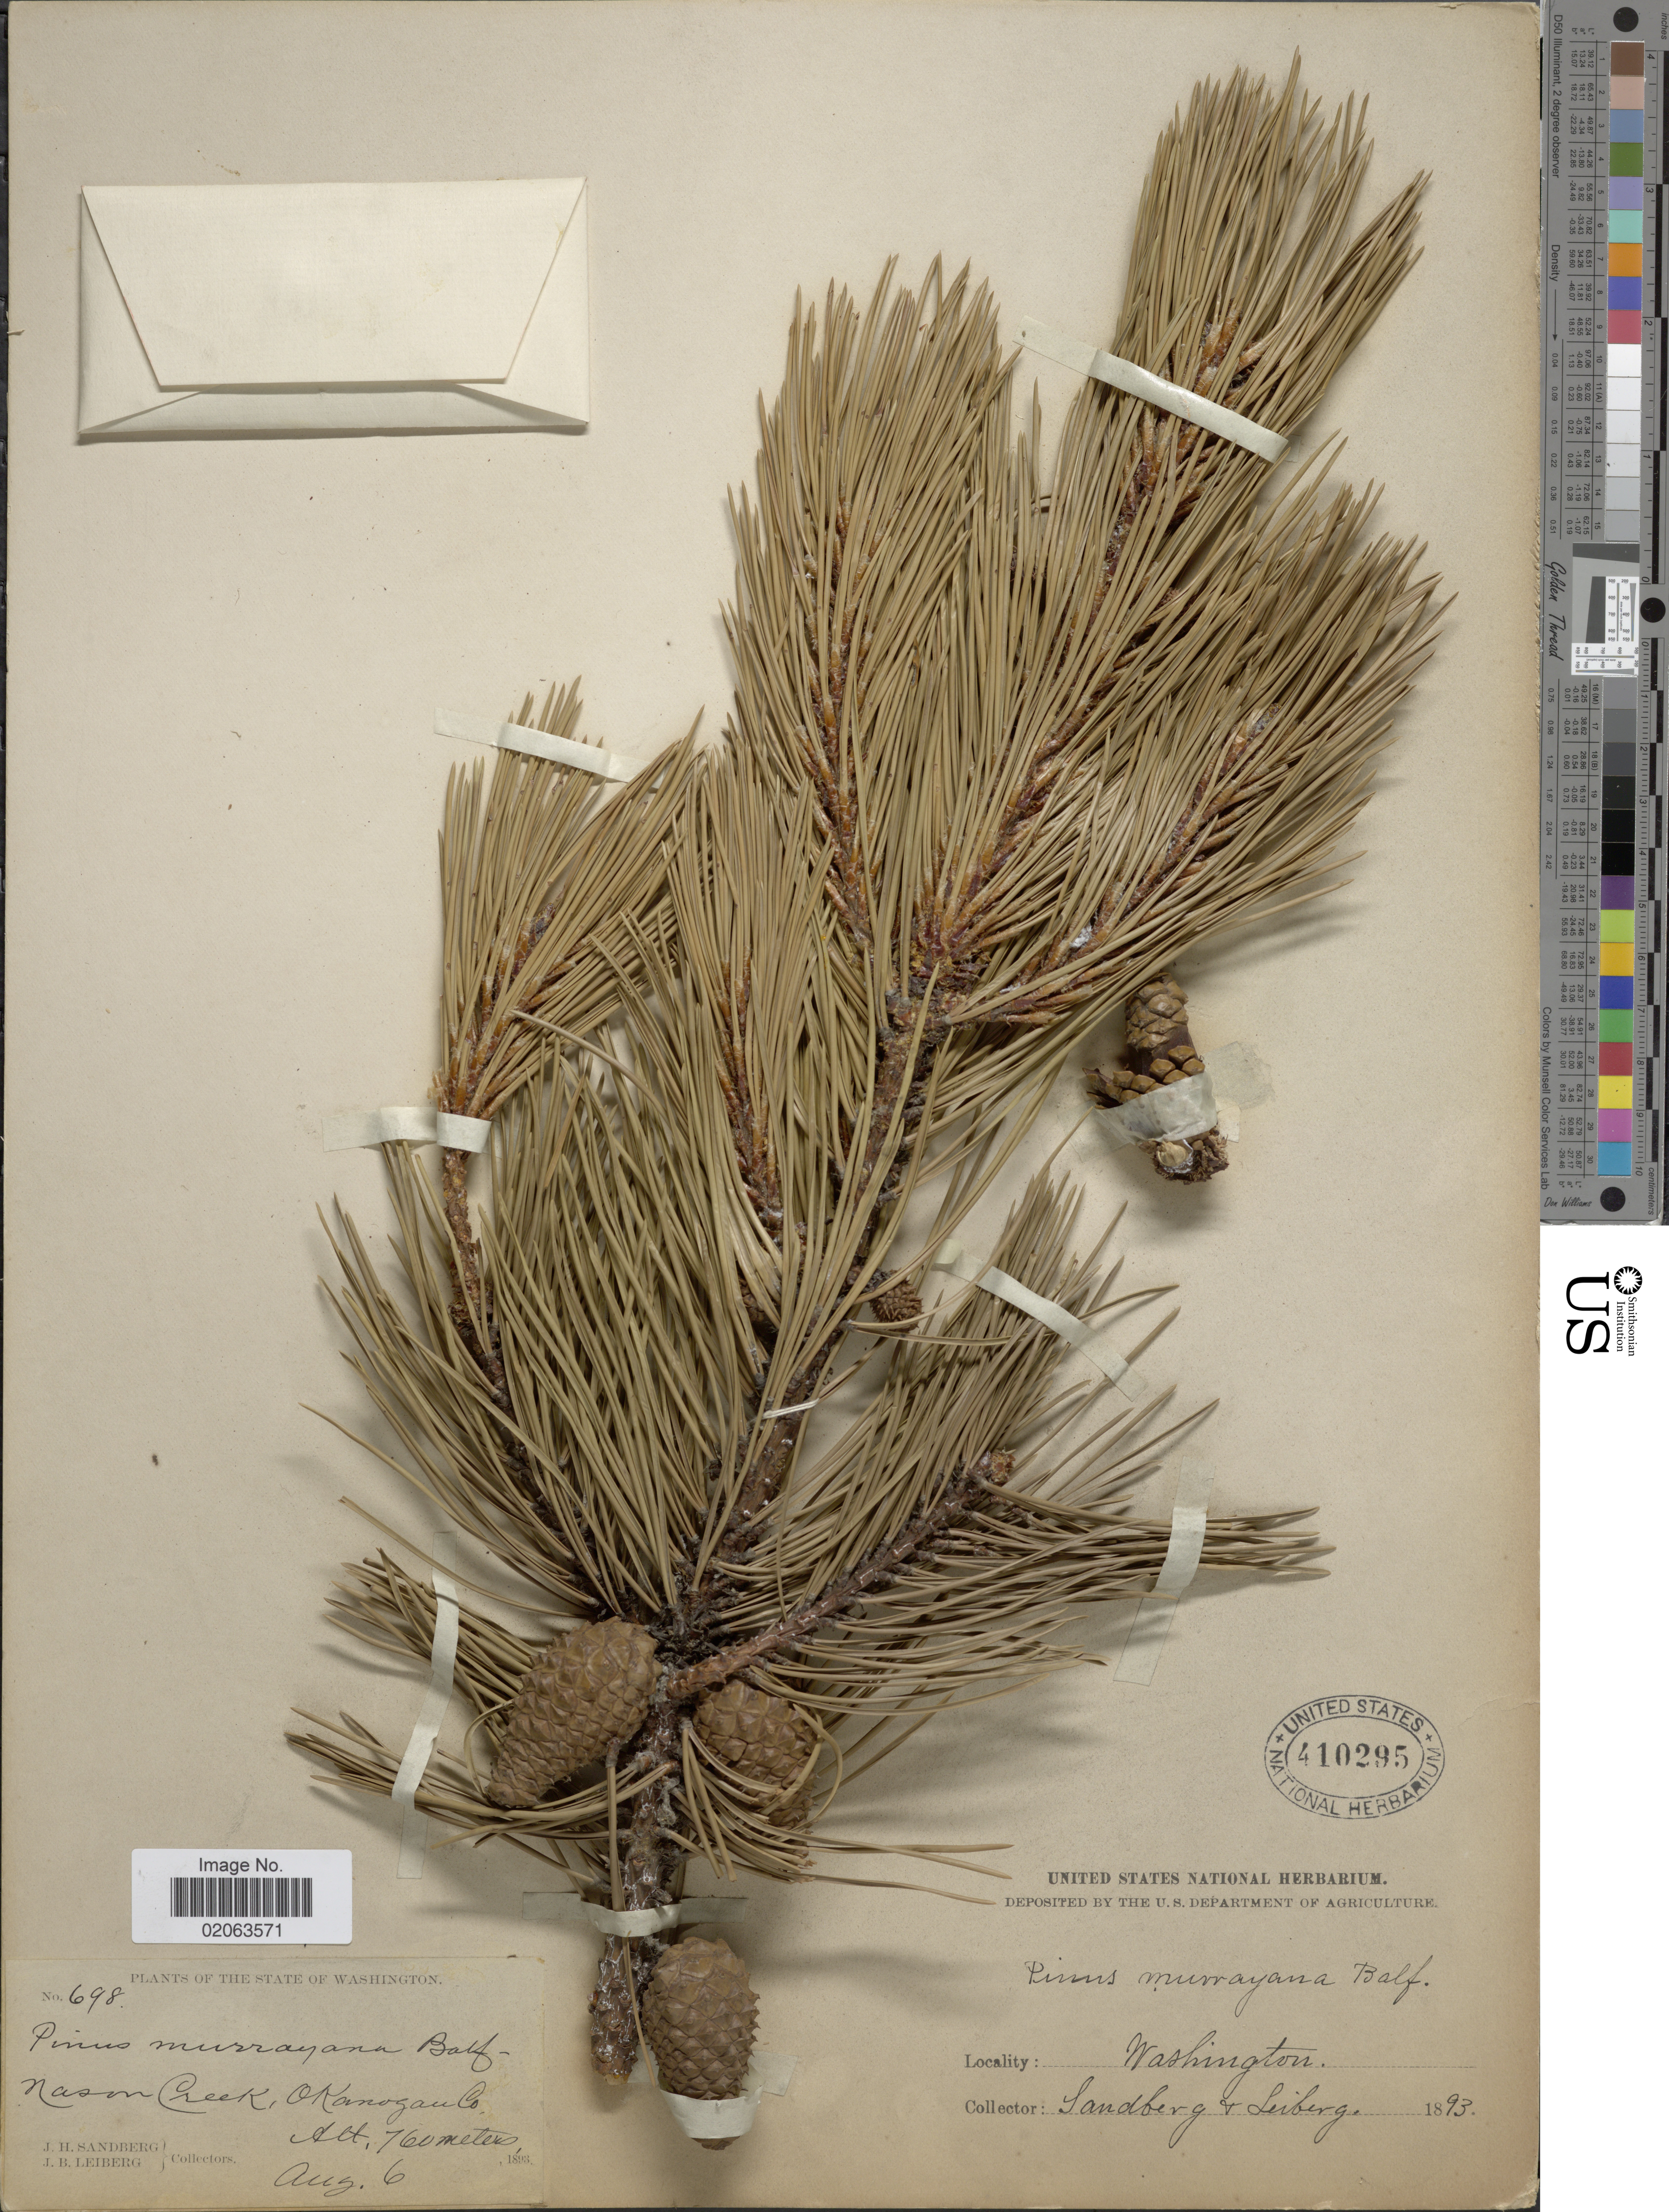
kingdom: Plantae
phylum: Tracheophyta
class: Pinopsida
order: Pinales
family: Pinaceae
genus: Pinus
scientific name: Pinus contorta var. latifolia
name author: Engelm. ex S. Watson in C. King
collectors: J. H. Sandberg & J. B. Leiberg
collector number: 698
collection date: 1893-08-06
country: United States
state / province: Washington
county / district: Okanogan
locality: Nason Creek, Okanogan Co.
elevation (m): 760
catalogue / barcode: US 410295